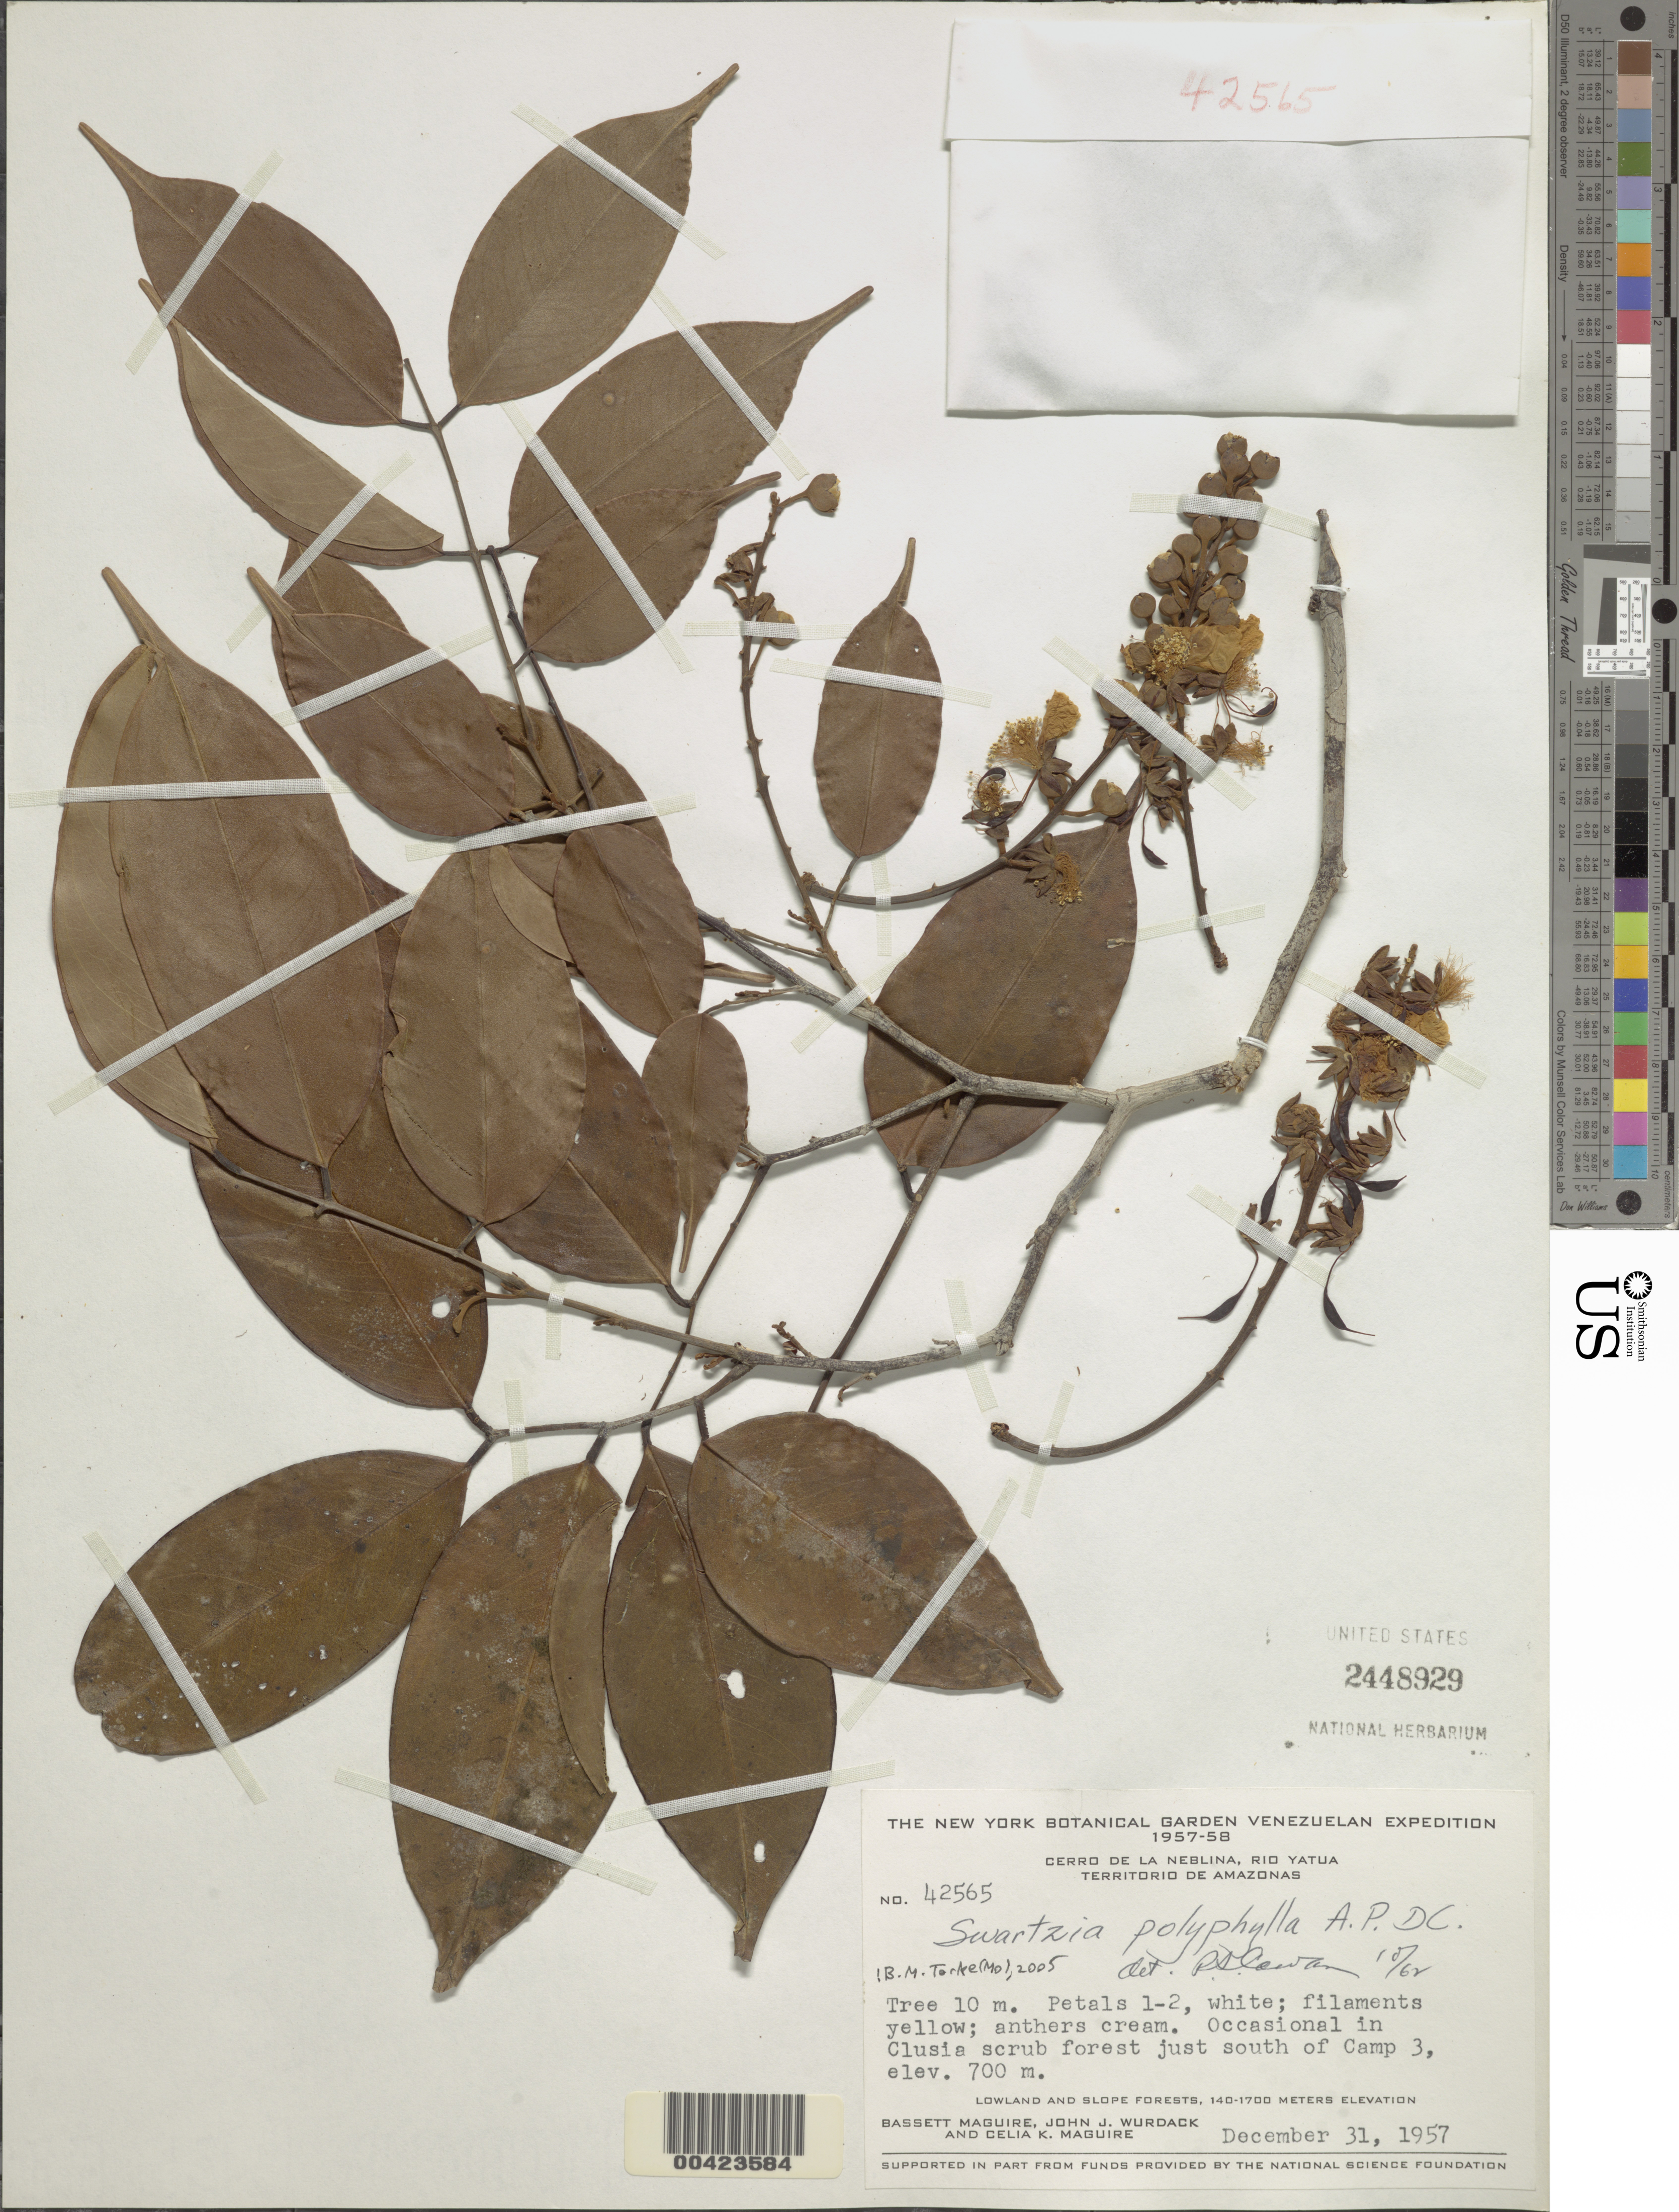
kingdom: Plantae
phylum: Tracheophyta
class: Magnoliopsida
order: Fabales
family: Fabaceae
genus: Swartzia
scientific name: Swartzia polyphylla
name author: DC.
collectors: B. Maguire, J. J. Wurdack & C. K. Maguire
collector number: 42565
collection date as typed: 31 Dec 1957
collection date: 1957-12-31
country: Venezuela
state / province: Amazonas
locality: Cerro de la neblina; rio yatua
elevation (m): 700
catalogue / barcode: US 2448929